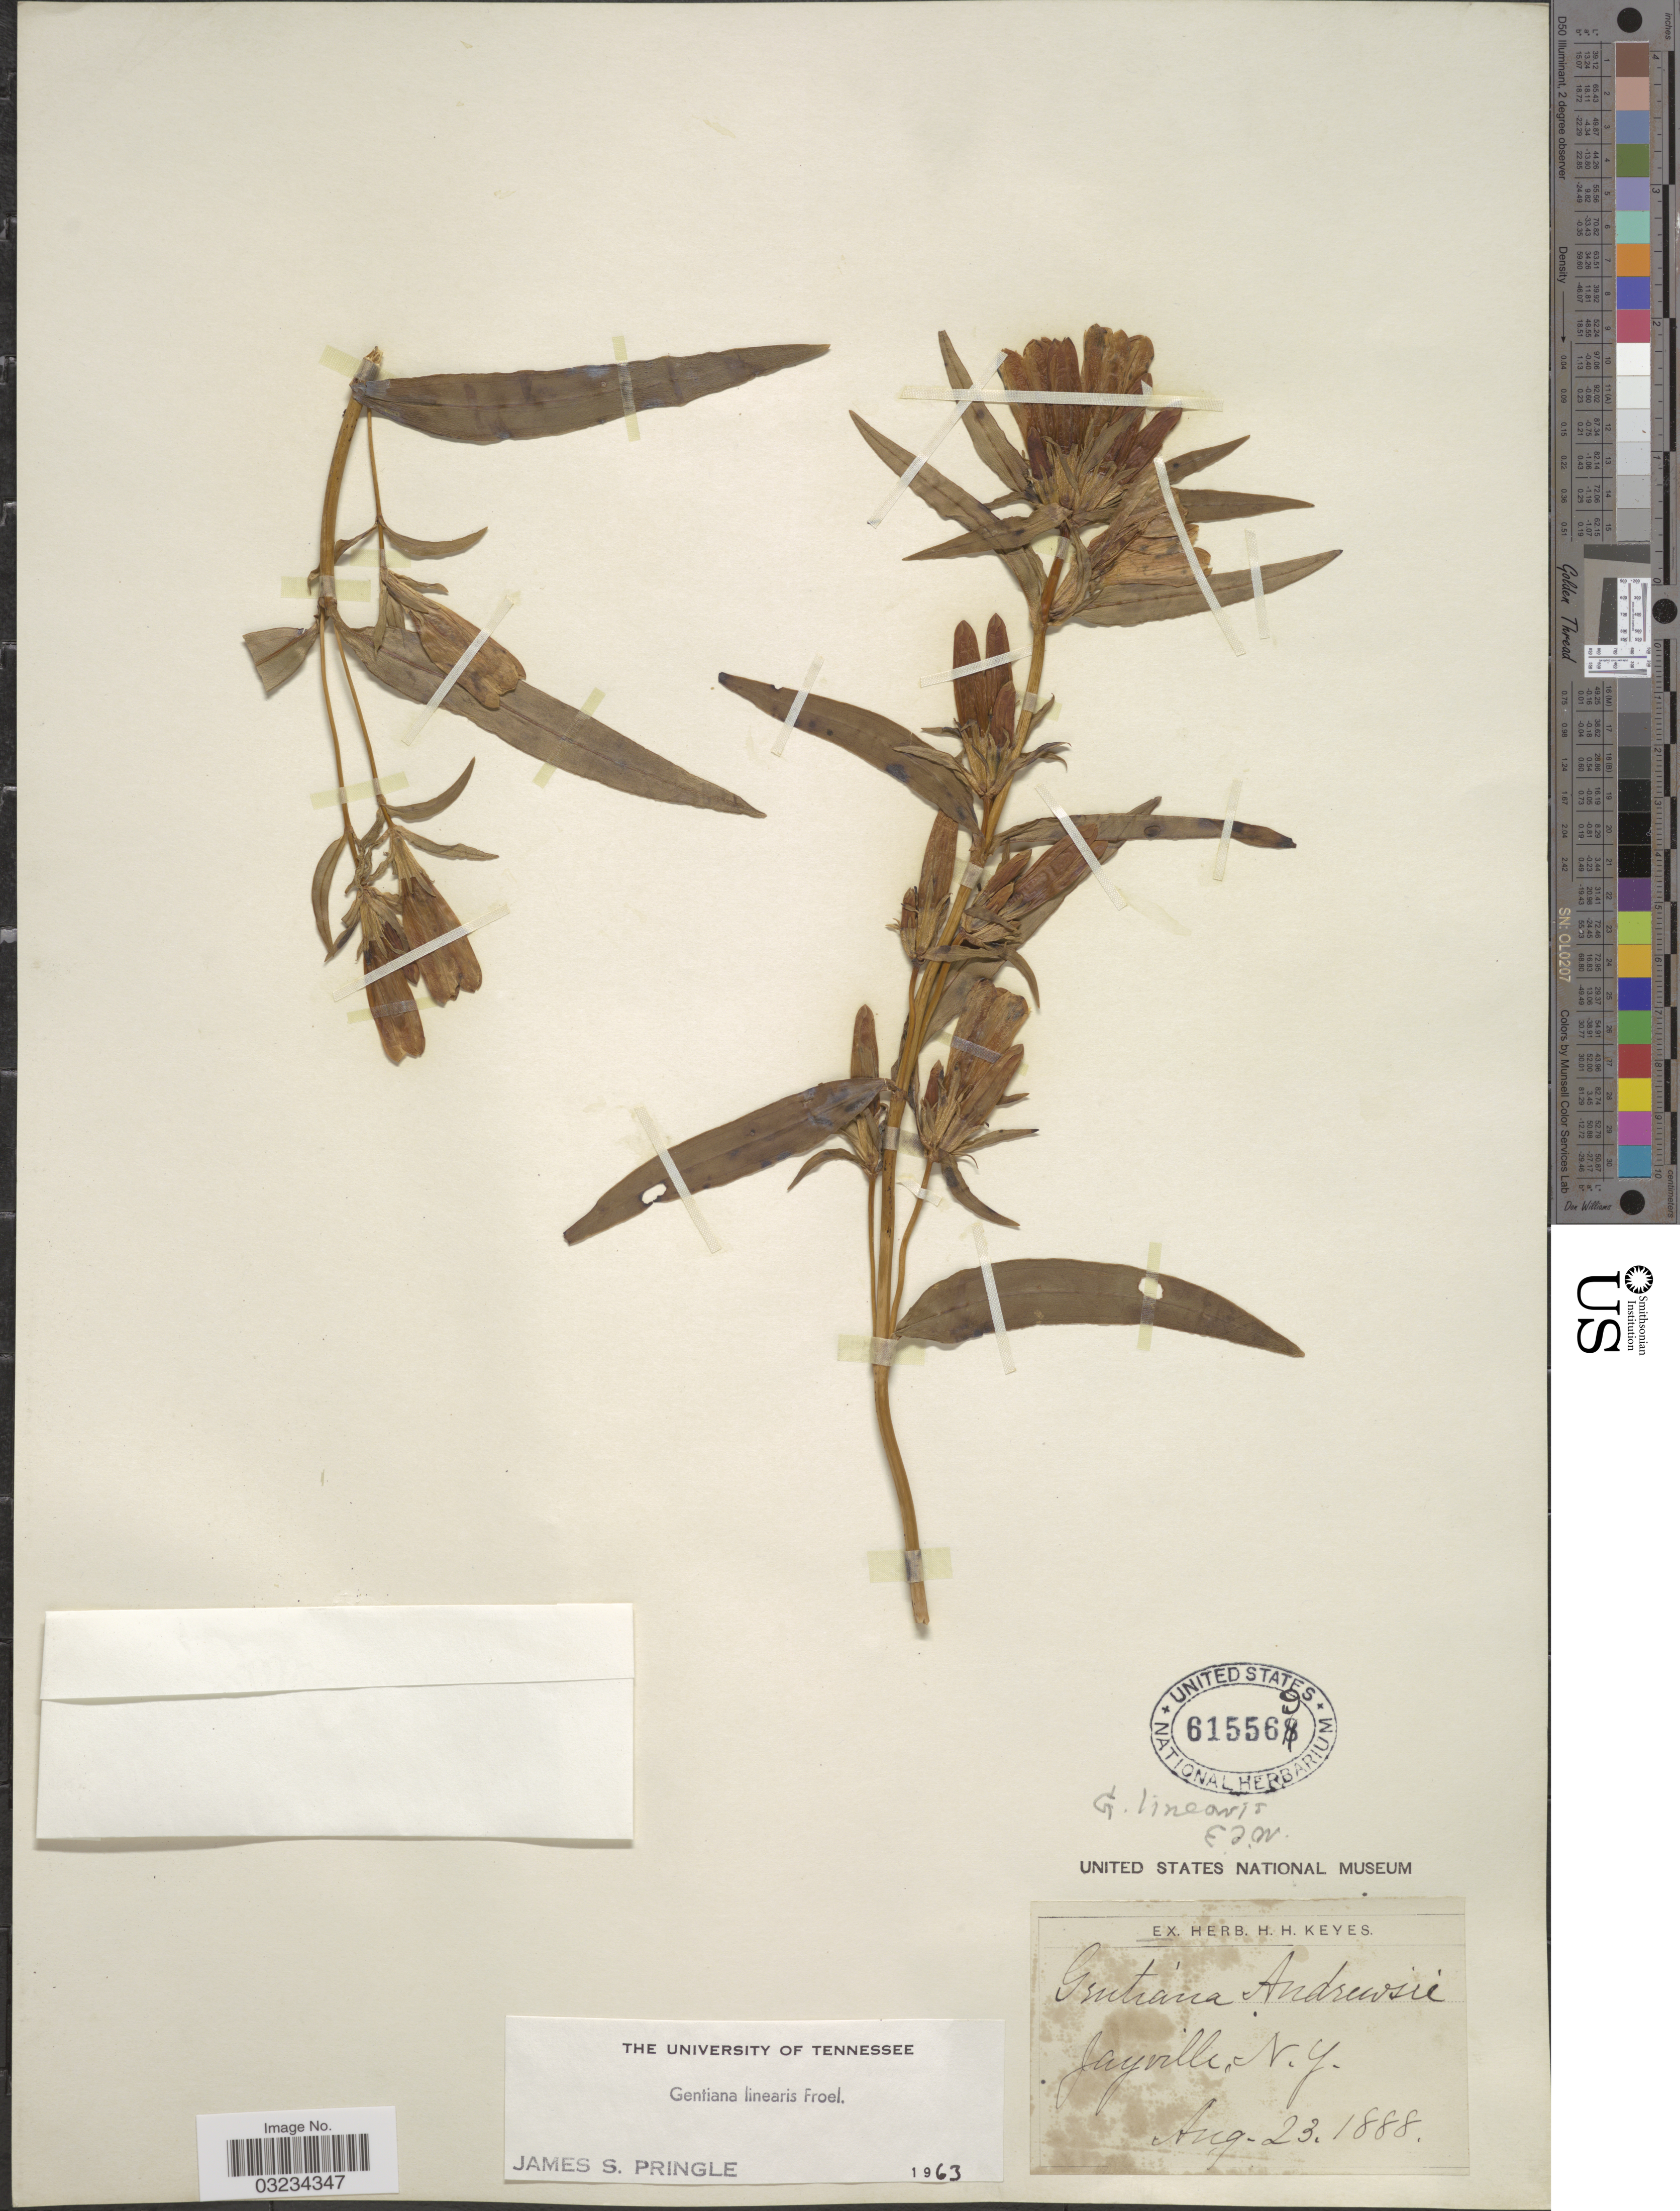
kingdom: Plantae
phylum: Tracheophyta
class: Magnoliopsida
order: Gentianales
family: Gentianaceae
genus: Gentiana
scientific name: Gentiana linearis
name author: Froel.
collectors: Ex herb. H. H. Keyes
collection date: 1888-08-23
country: United States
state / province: New York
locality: Jayville.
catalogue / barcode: US 615569